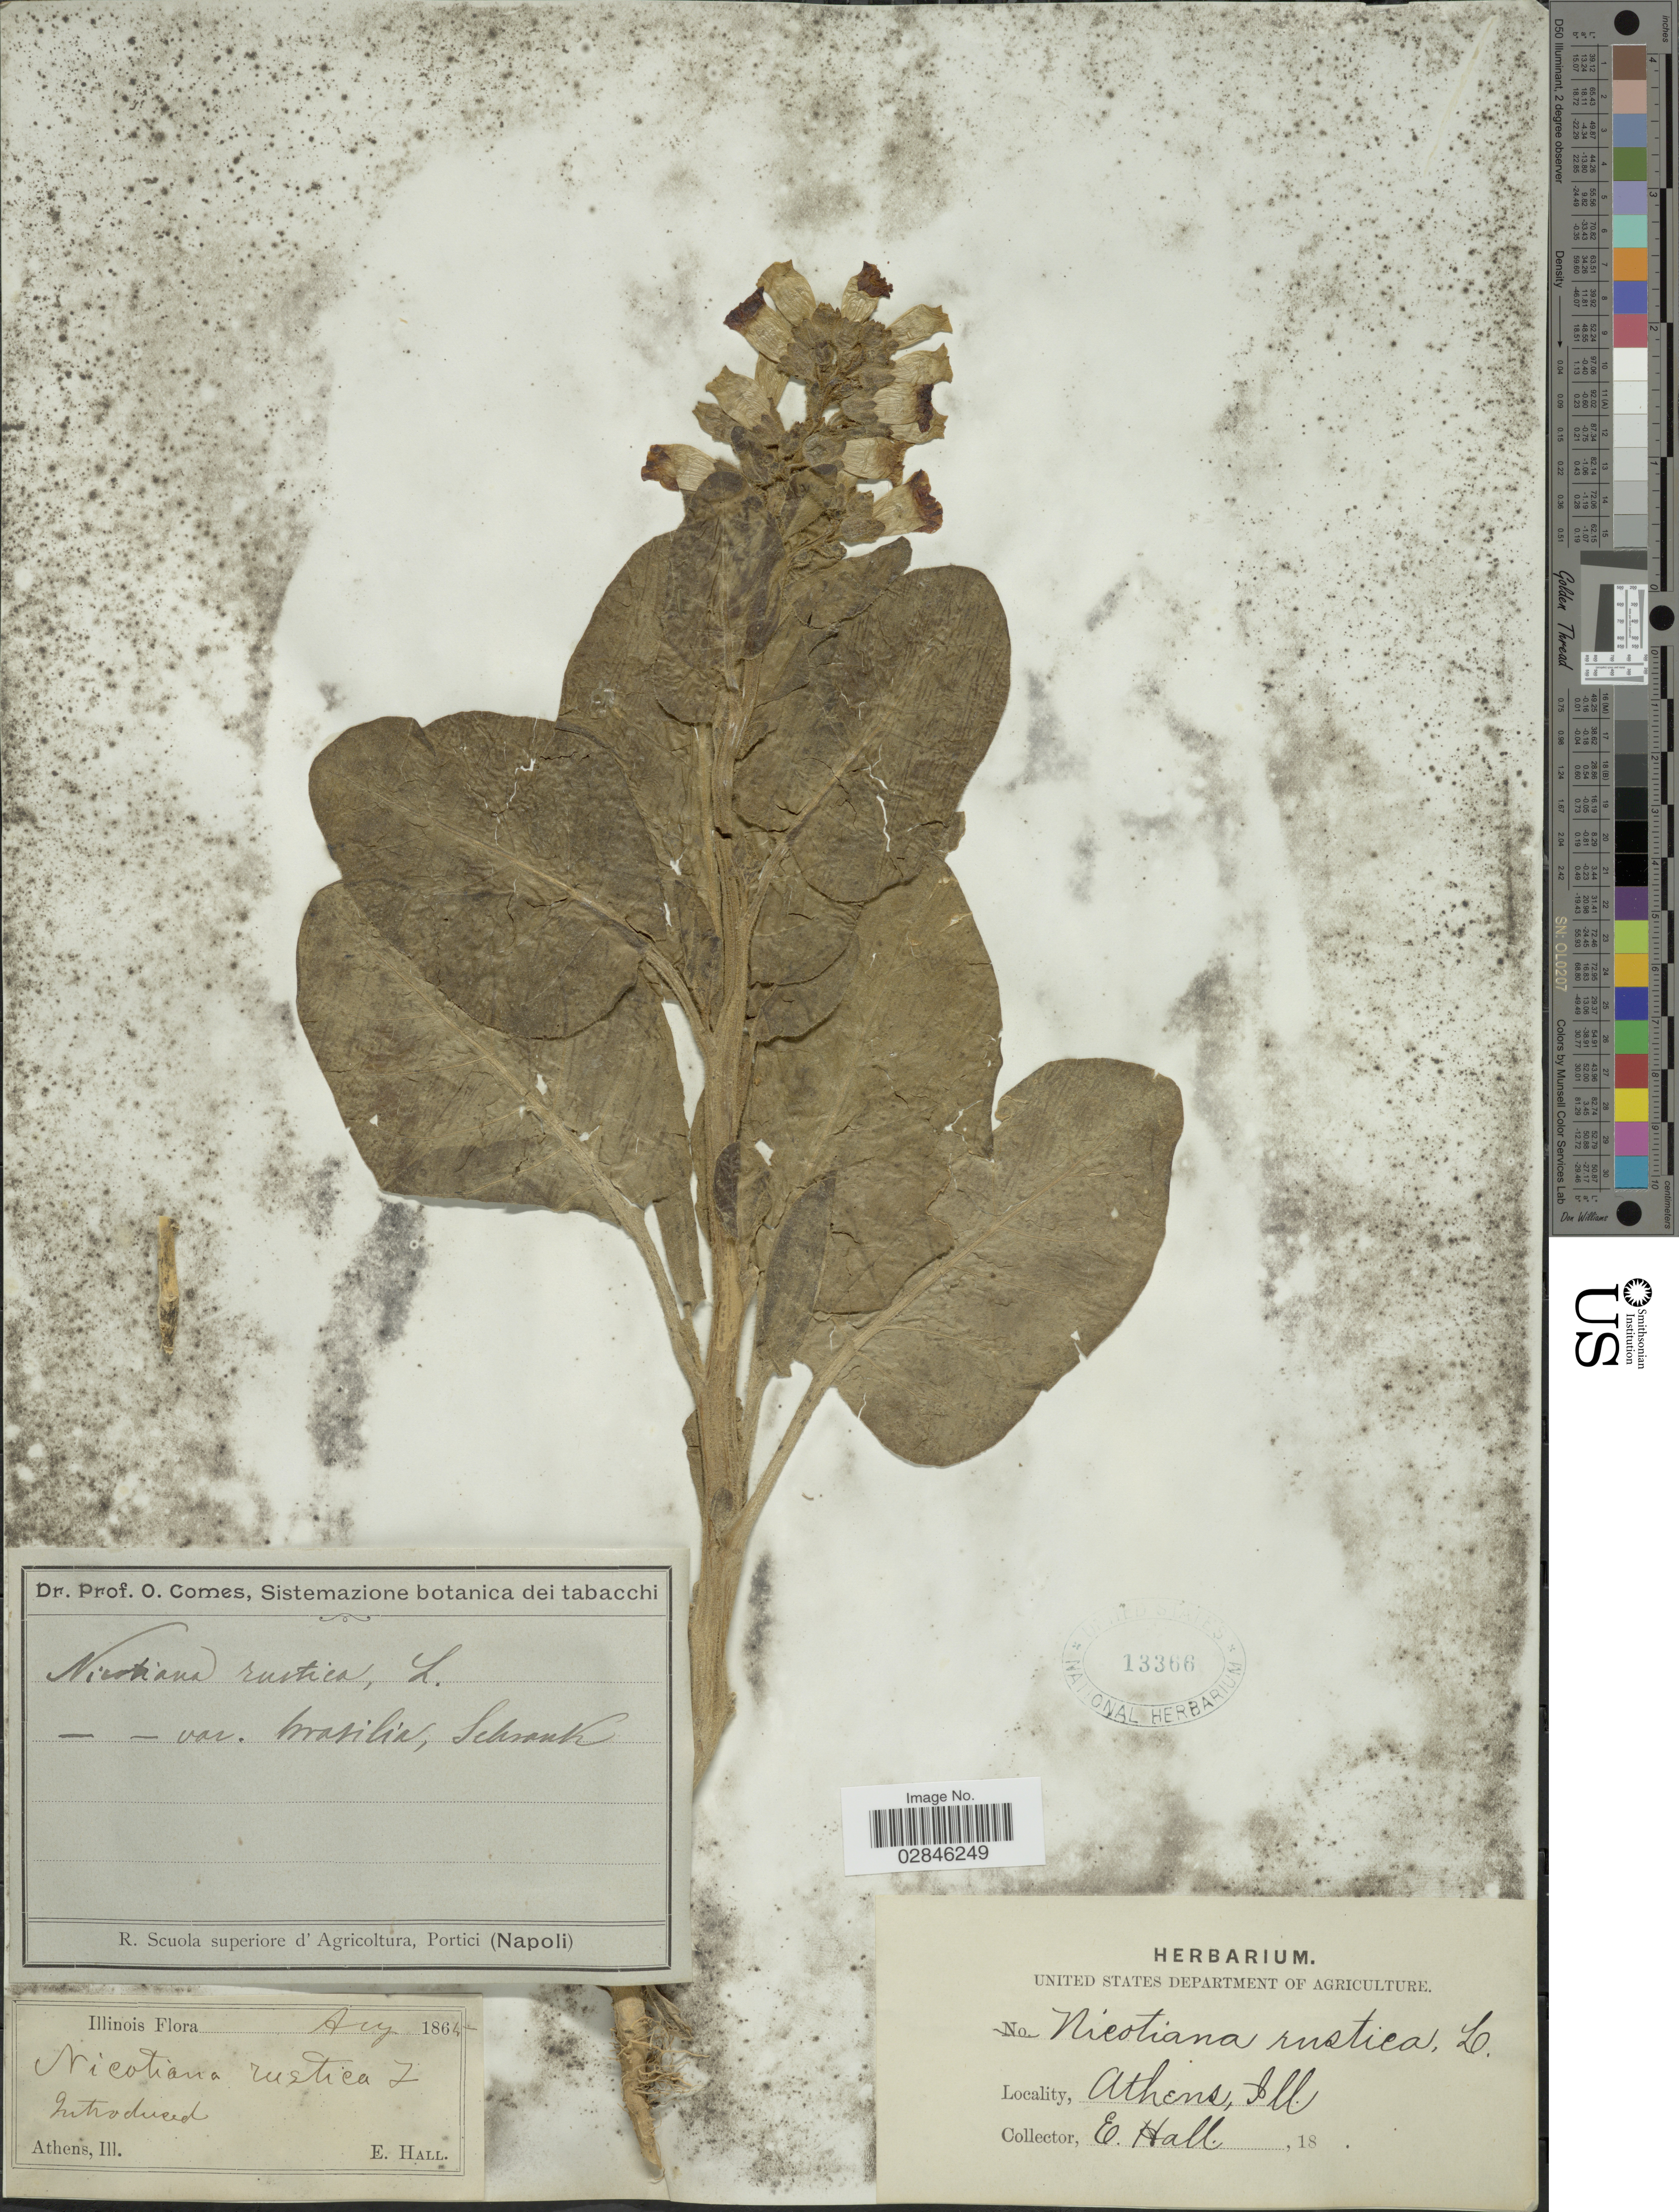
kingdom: Plantae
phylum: Tracheophyta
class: Magnoliopsida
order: Solanales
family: Solanaceae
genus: Nicotiana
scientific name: Nicotiana rustica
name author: L.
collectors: E. Hall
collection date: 1864-07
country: United States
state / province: Illinois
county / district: Menard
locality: Athens, Ill.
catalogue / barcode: US 13366